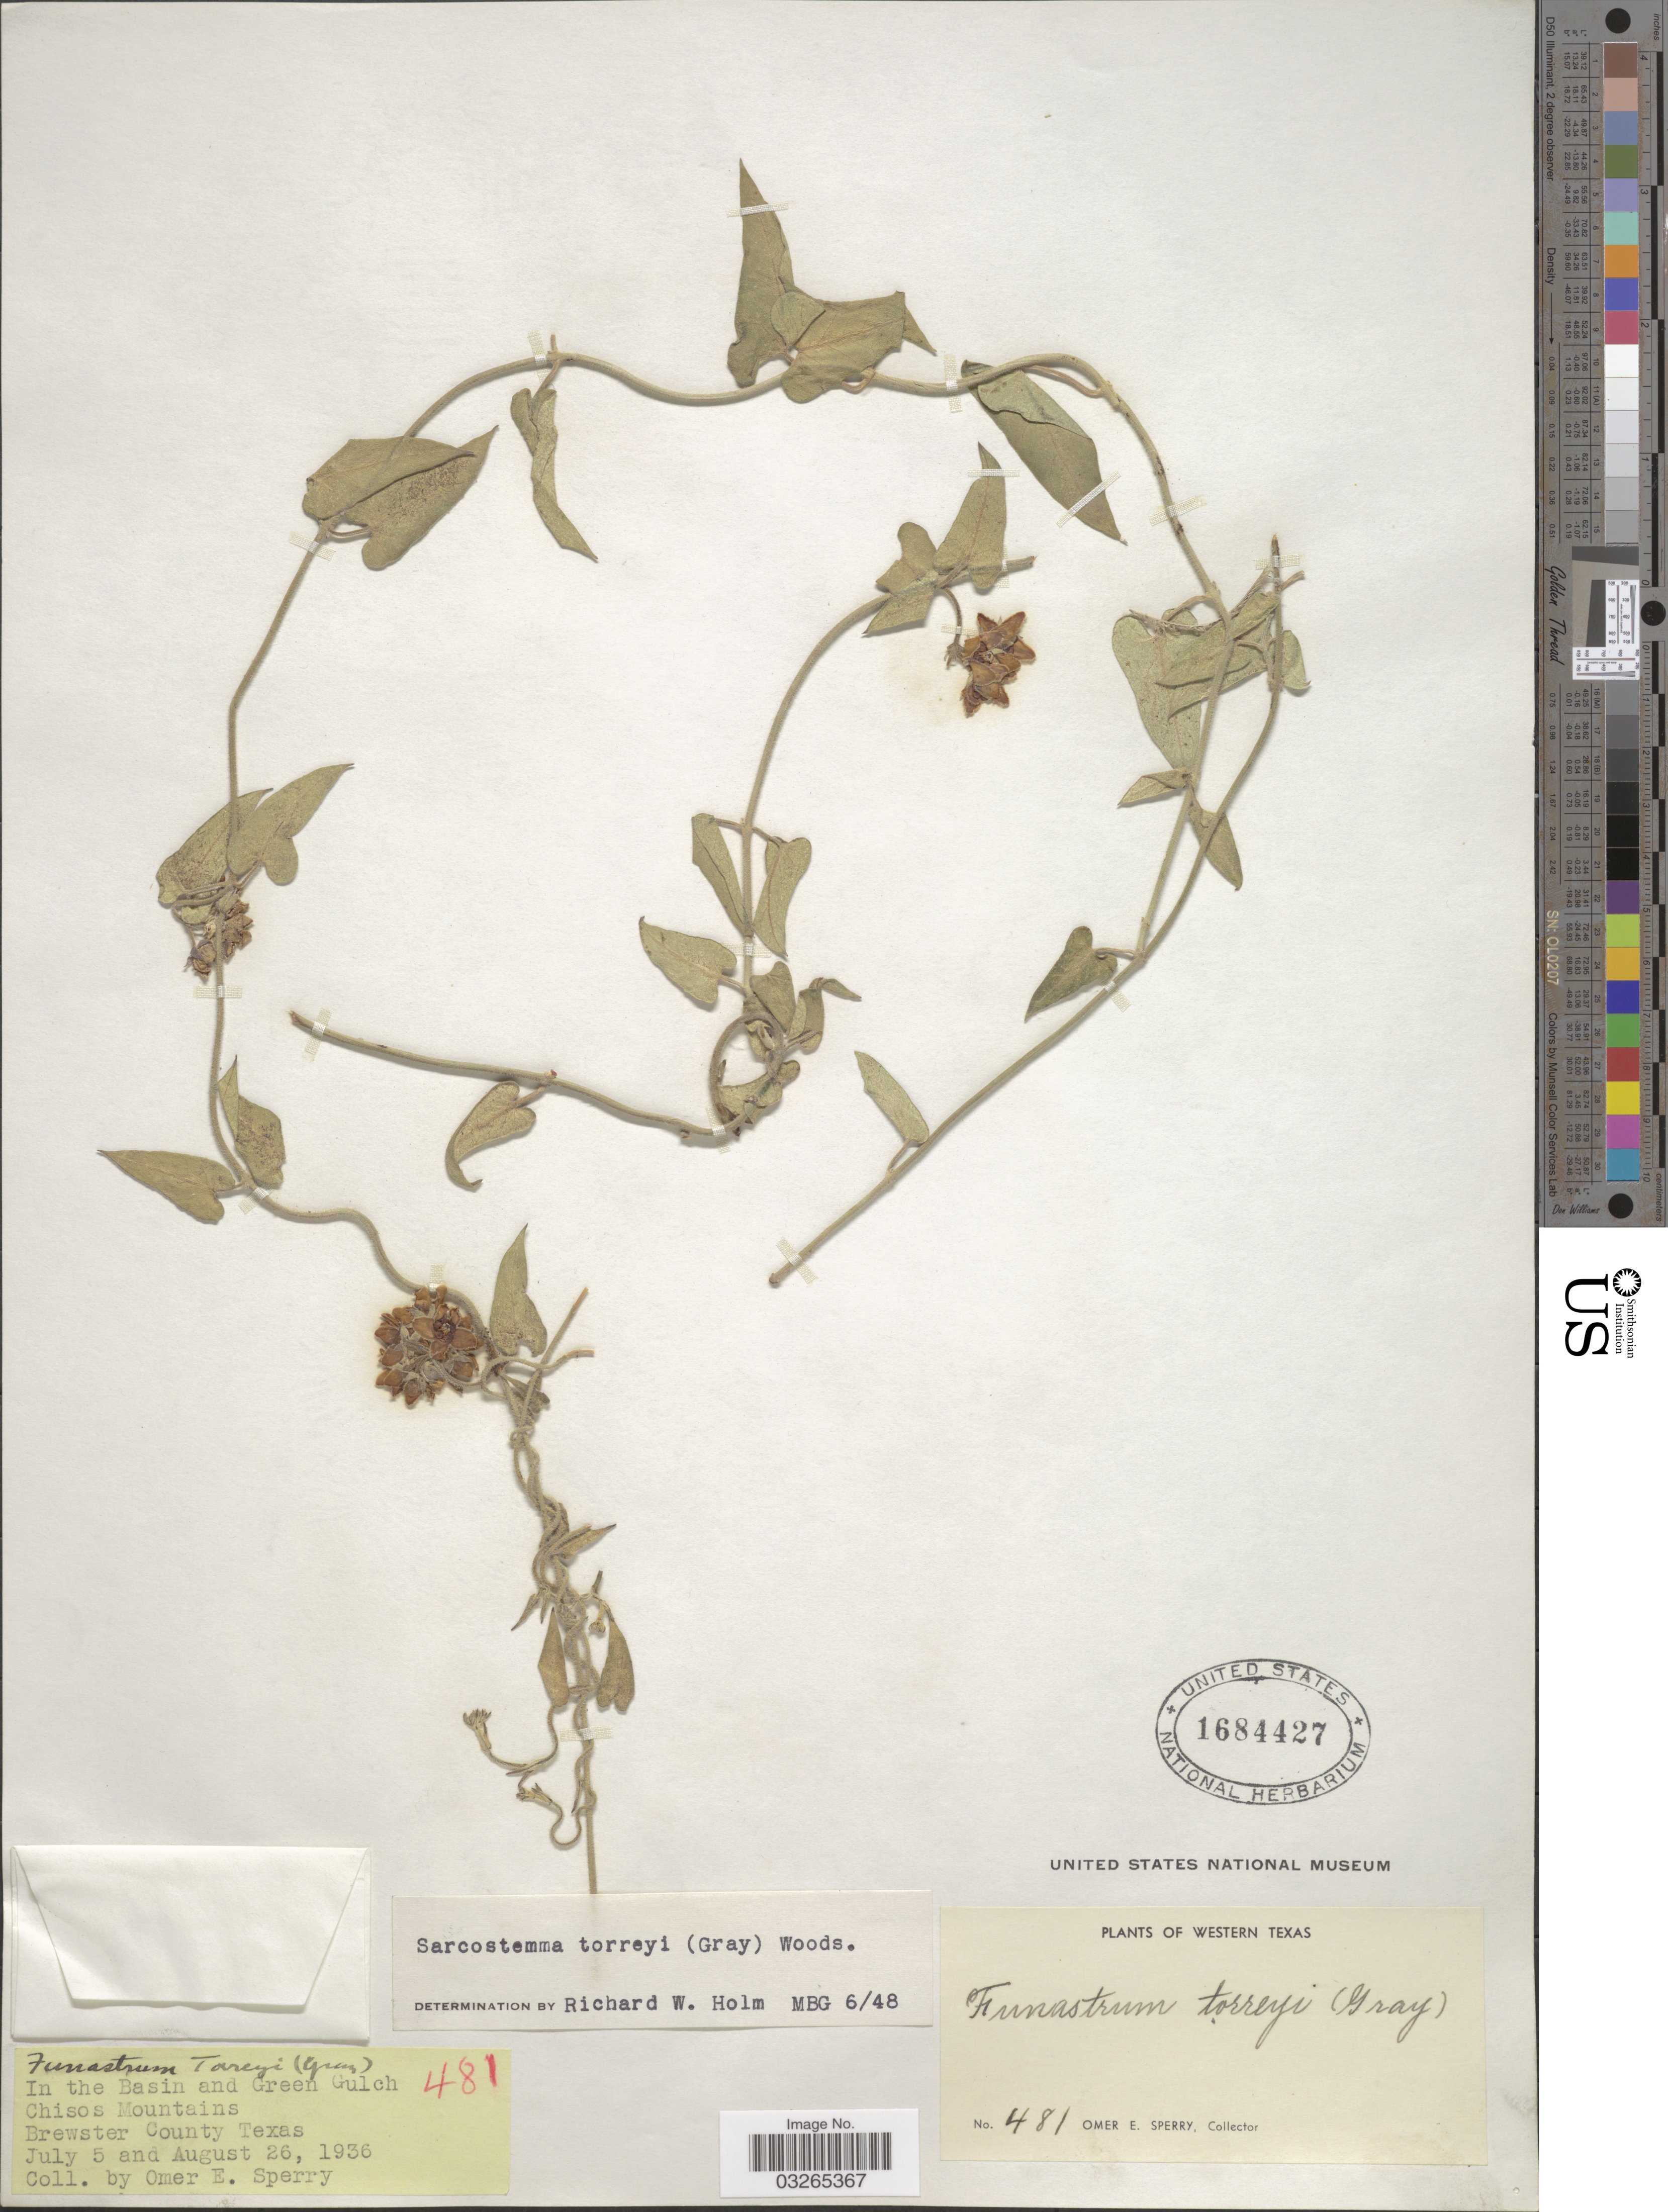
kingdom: Plantae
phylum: Tracheophyta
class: Magnoliopsida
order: Gentianales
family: Apocynaceae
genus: Sarcostemma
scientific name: Sarcostemma torreyi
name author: (A. Gray) Woodson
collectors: O. E. Sperry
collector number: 481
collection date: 1936-07-05/1936-08-26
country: United States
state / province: Texas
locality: In the Basin and Green Gulch, Chisos Mountains. Brewster County. Western Texas.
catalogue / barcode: US 1684427